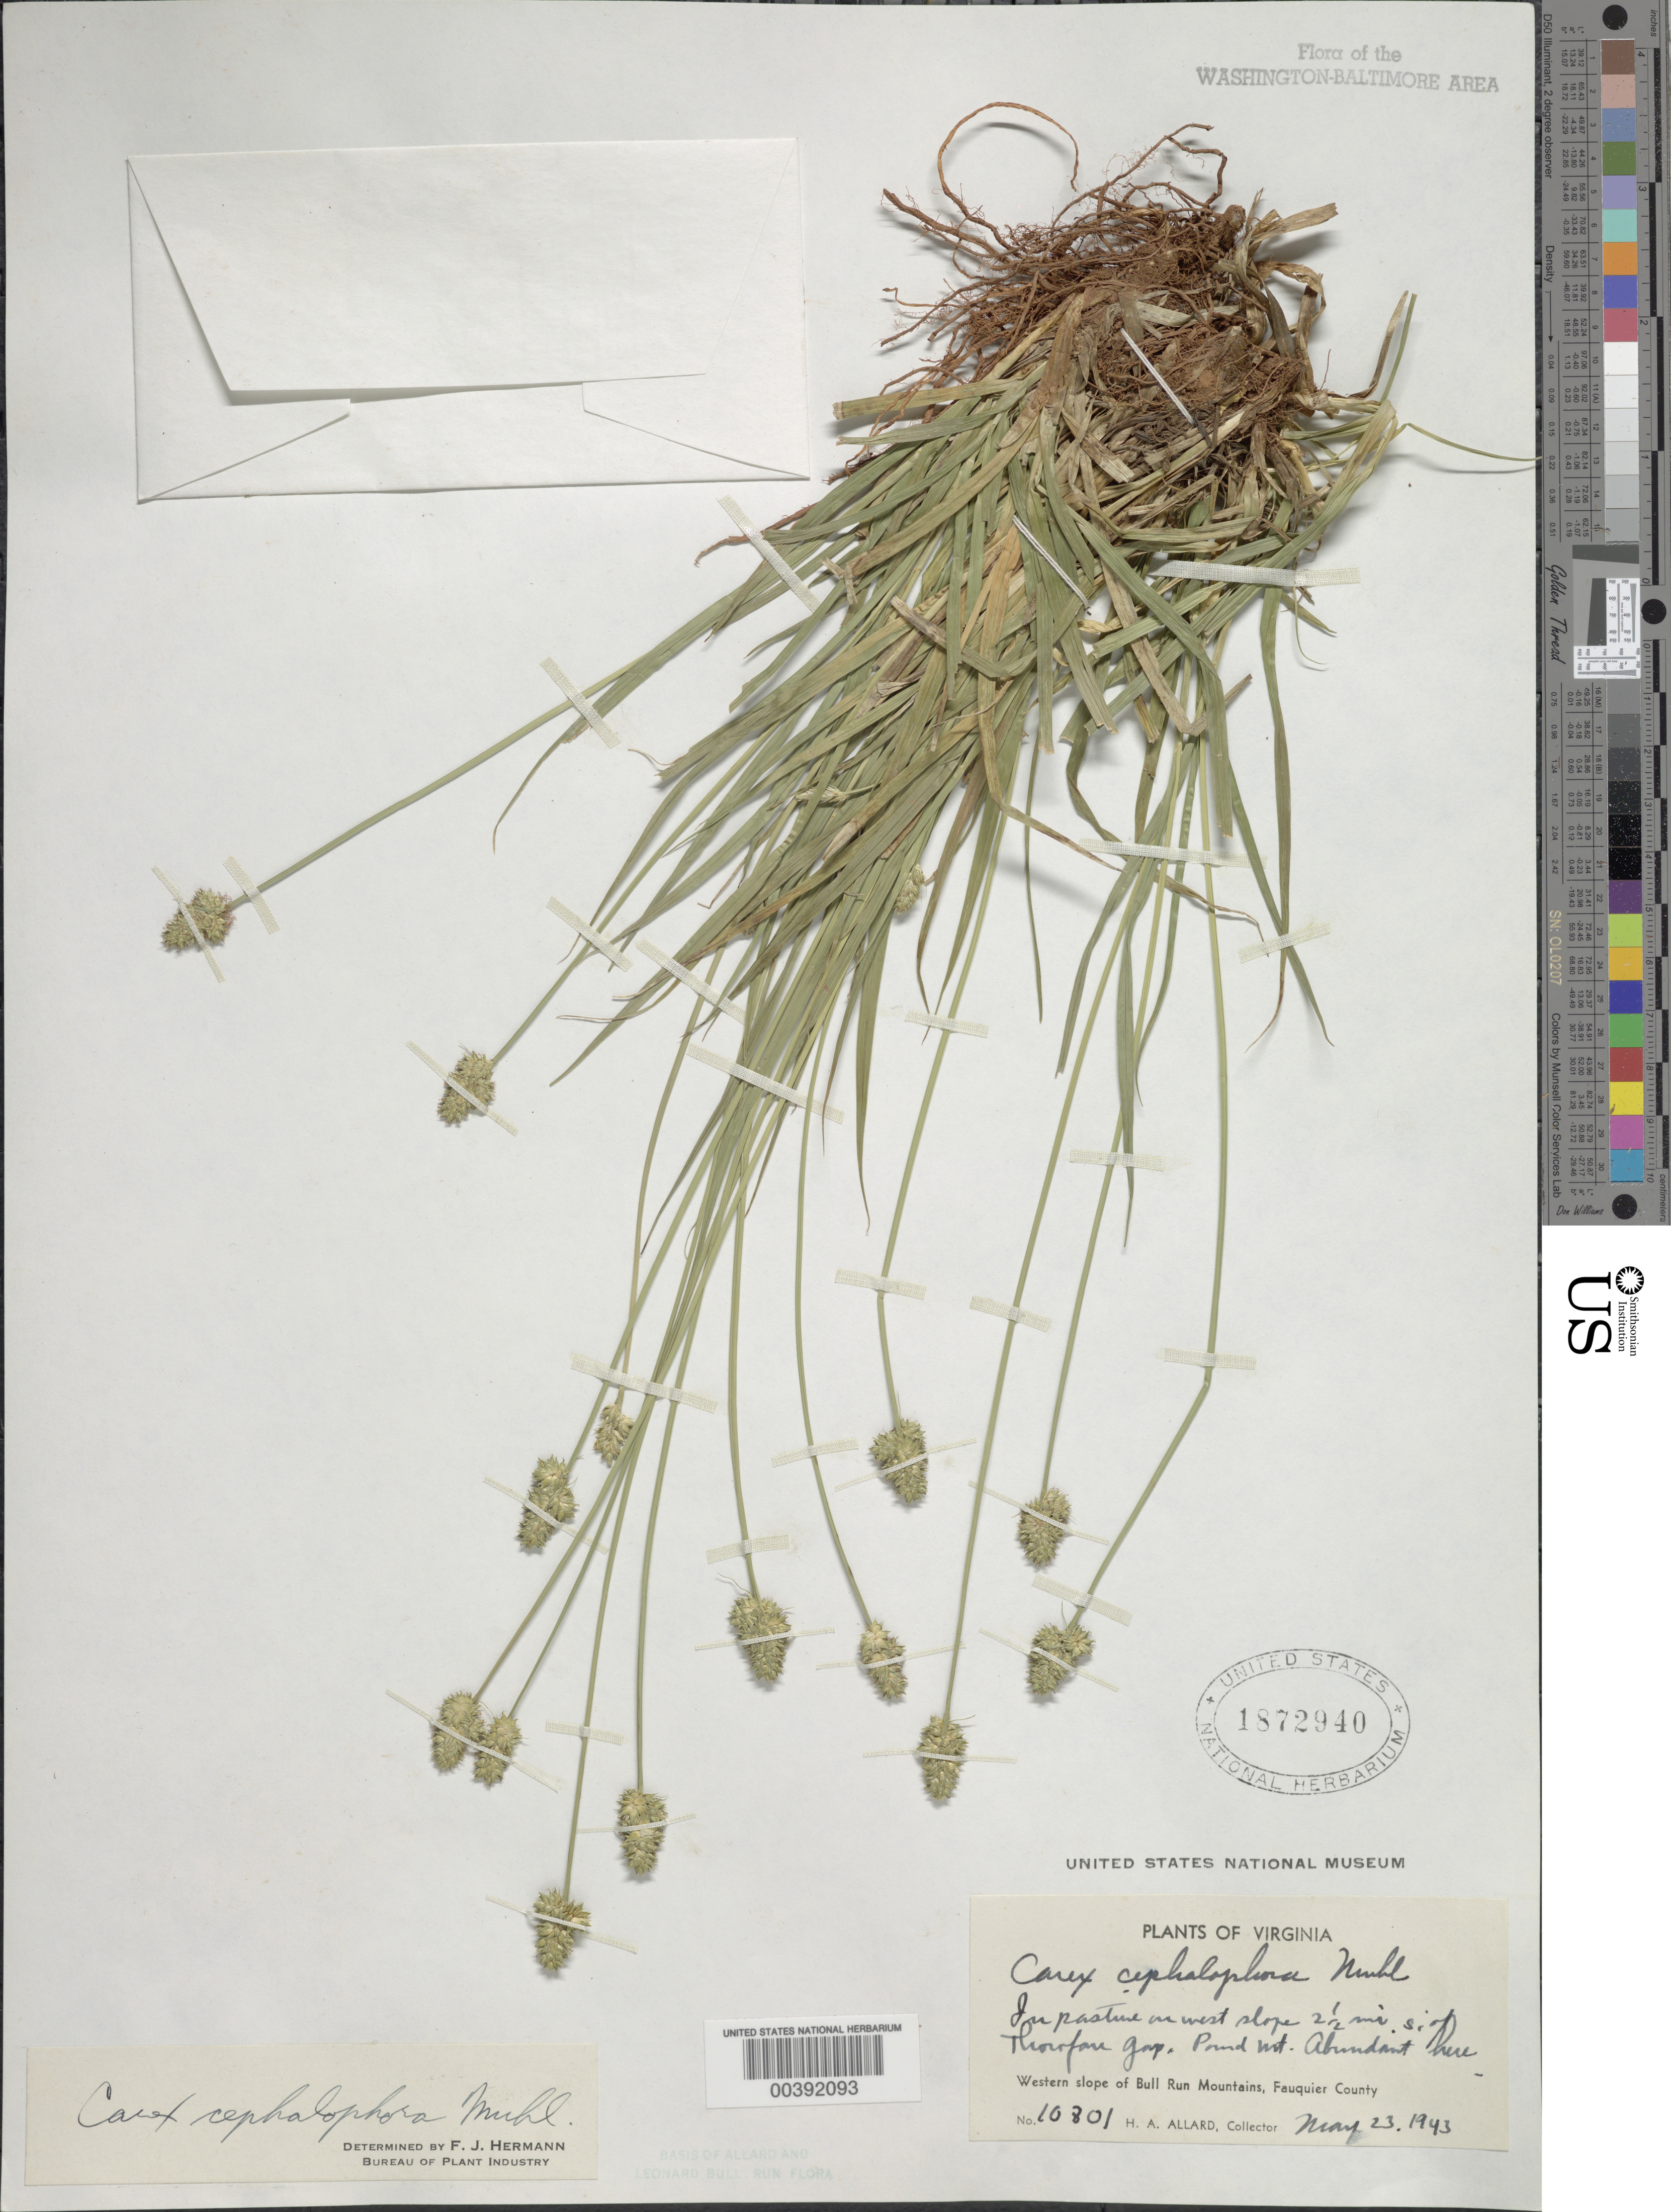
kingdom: Plantae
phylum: Tracheophyta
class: Liliopsida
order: Poales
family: Cyperaceae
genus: Carex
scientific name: Carex cephalophora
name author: Muhl. ex Willd.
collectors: H. A. Allard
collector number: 10801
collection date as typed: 23 May 1943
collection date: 1943-05-23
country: United States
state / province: Virginia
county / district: Fauquier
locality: S of Thorofare Gap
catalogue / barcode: US 1872940